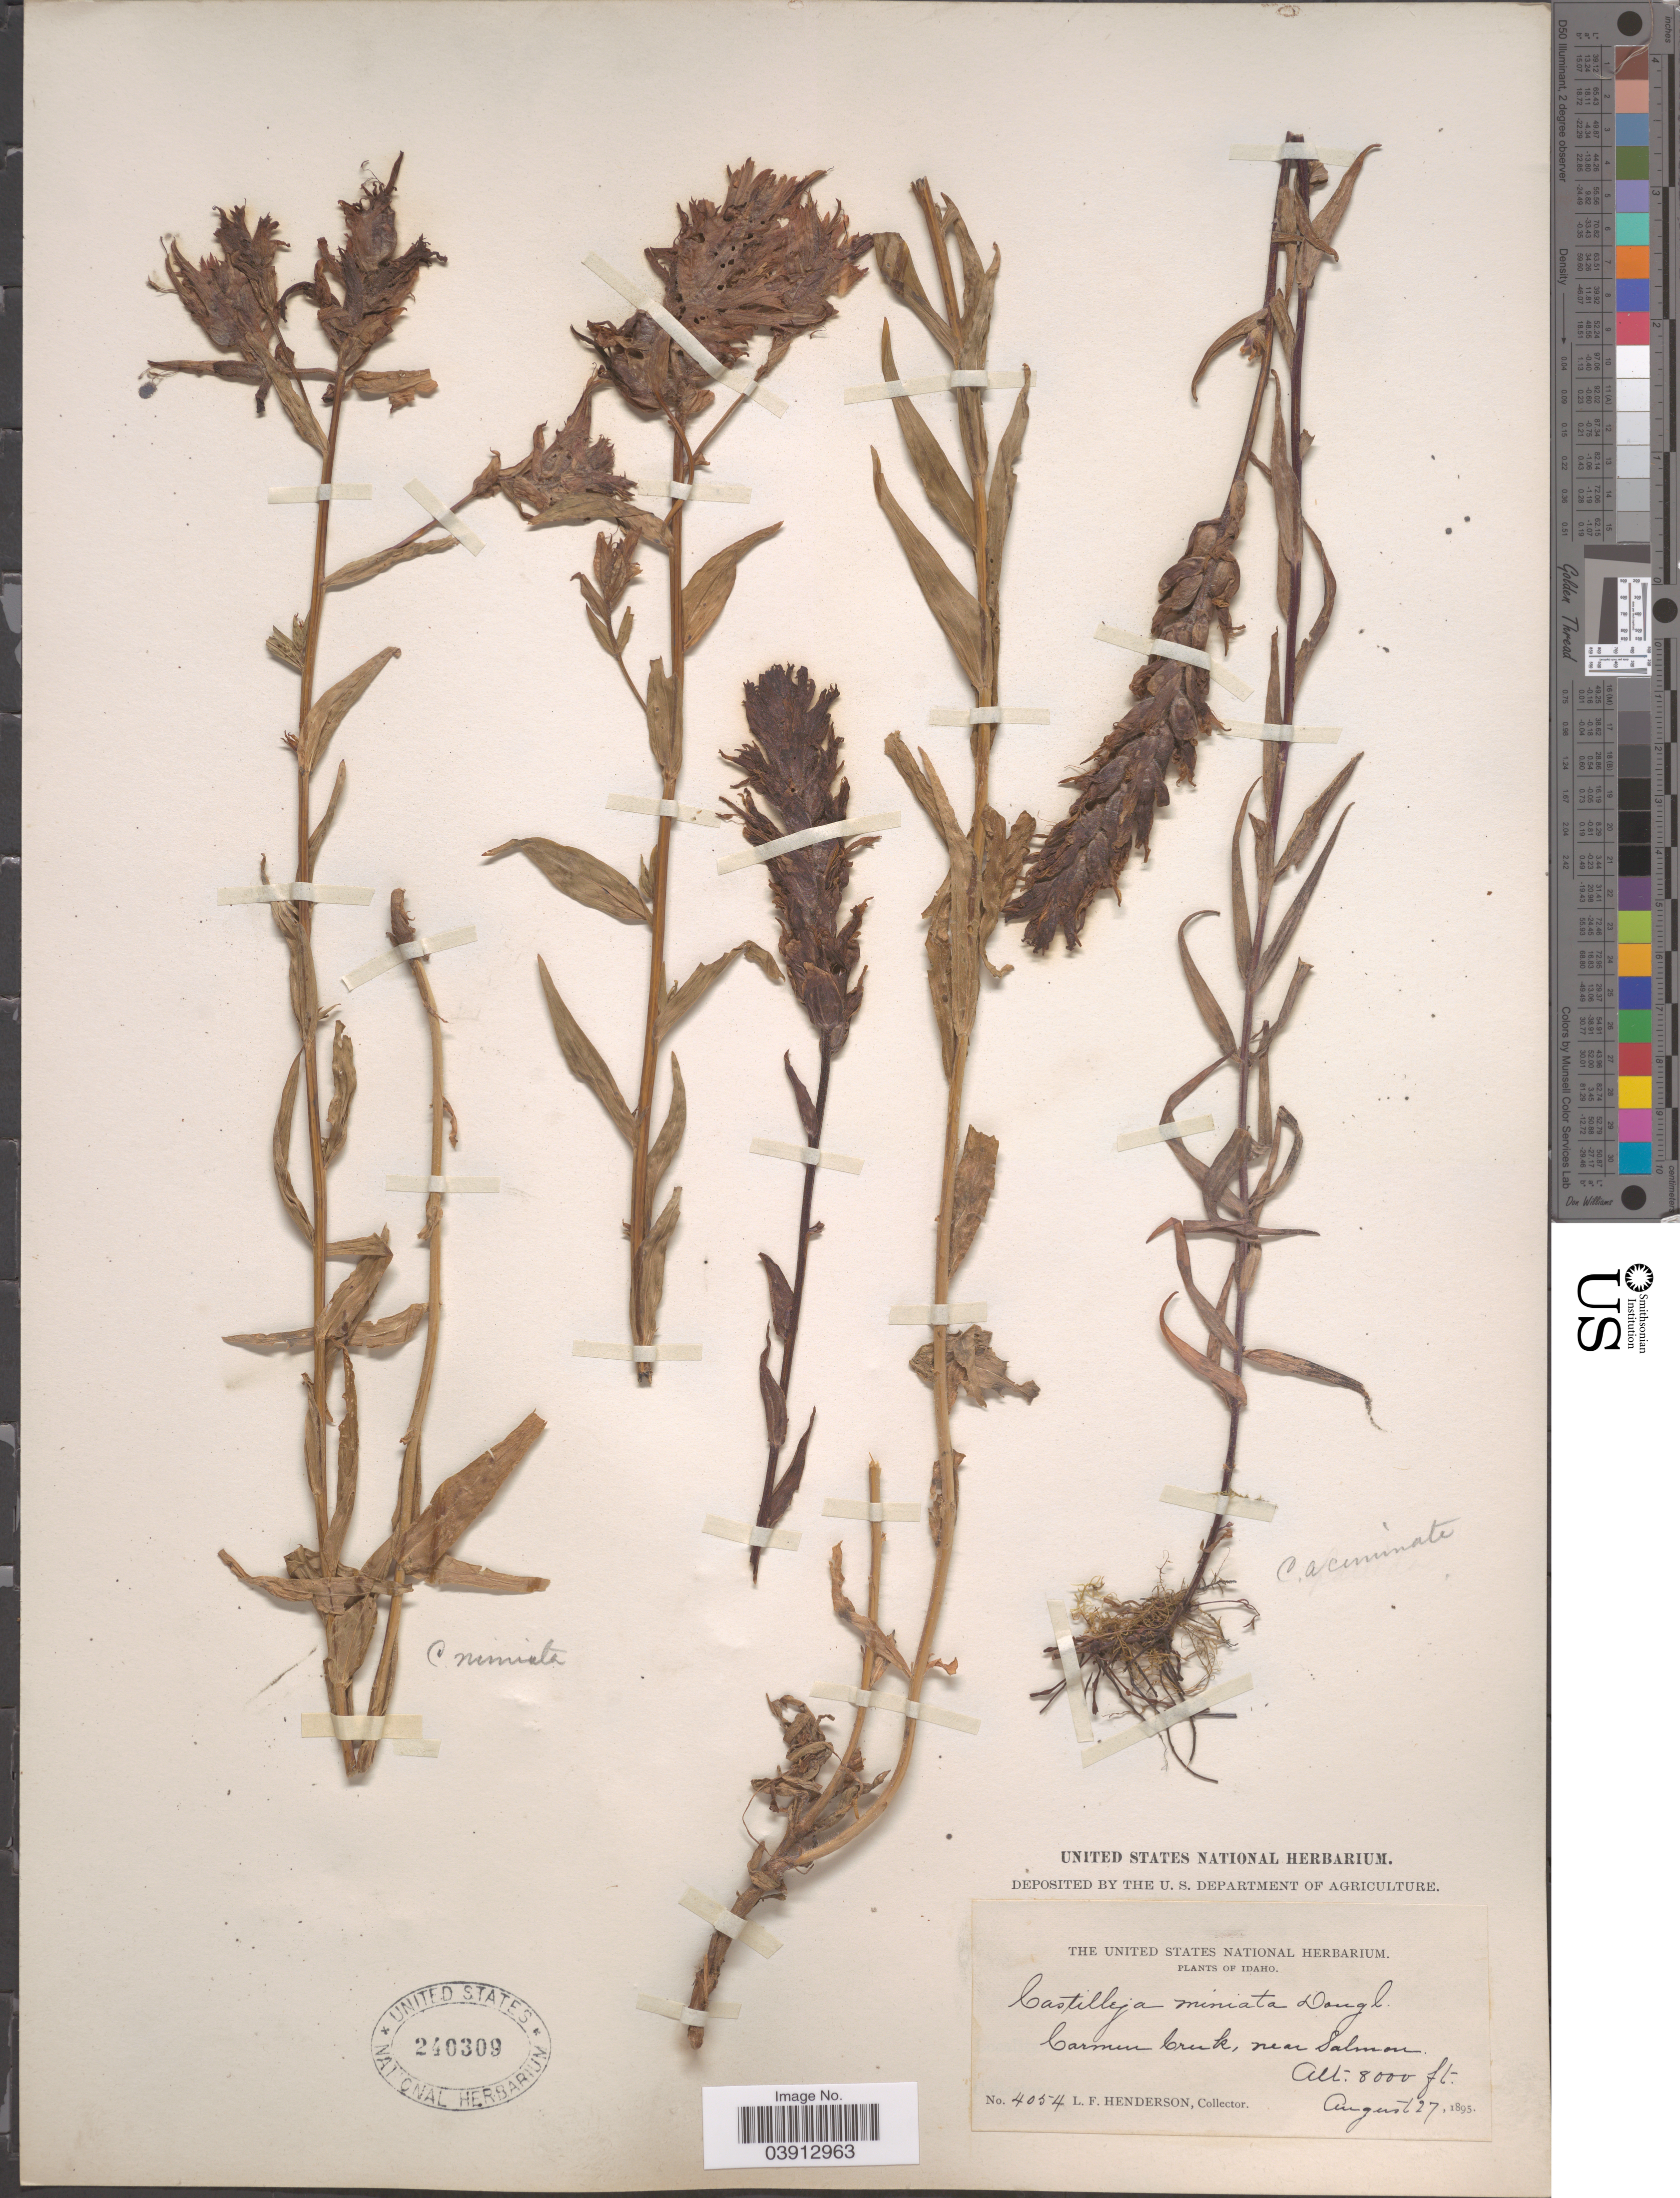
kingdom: Plantae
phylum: Tracheophyta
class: Magnoliopsida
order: Lamiales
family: Orobanchaceae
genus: Castilleja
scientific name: Castilleja miniata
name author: Douglas ex Hook.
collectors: L. Henderson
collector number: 4054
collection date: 1895-08-27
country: United States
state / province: Idaho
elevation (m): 2438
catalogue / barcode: US 240309